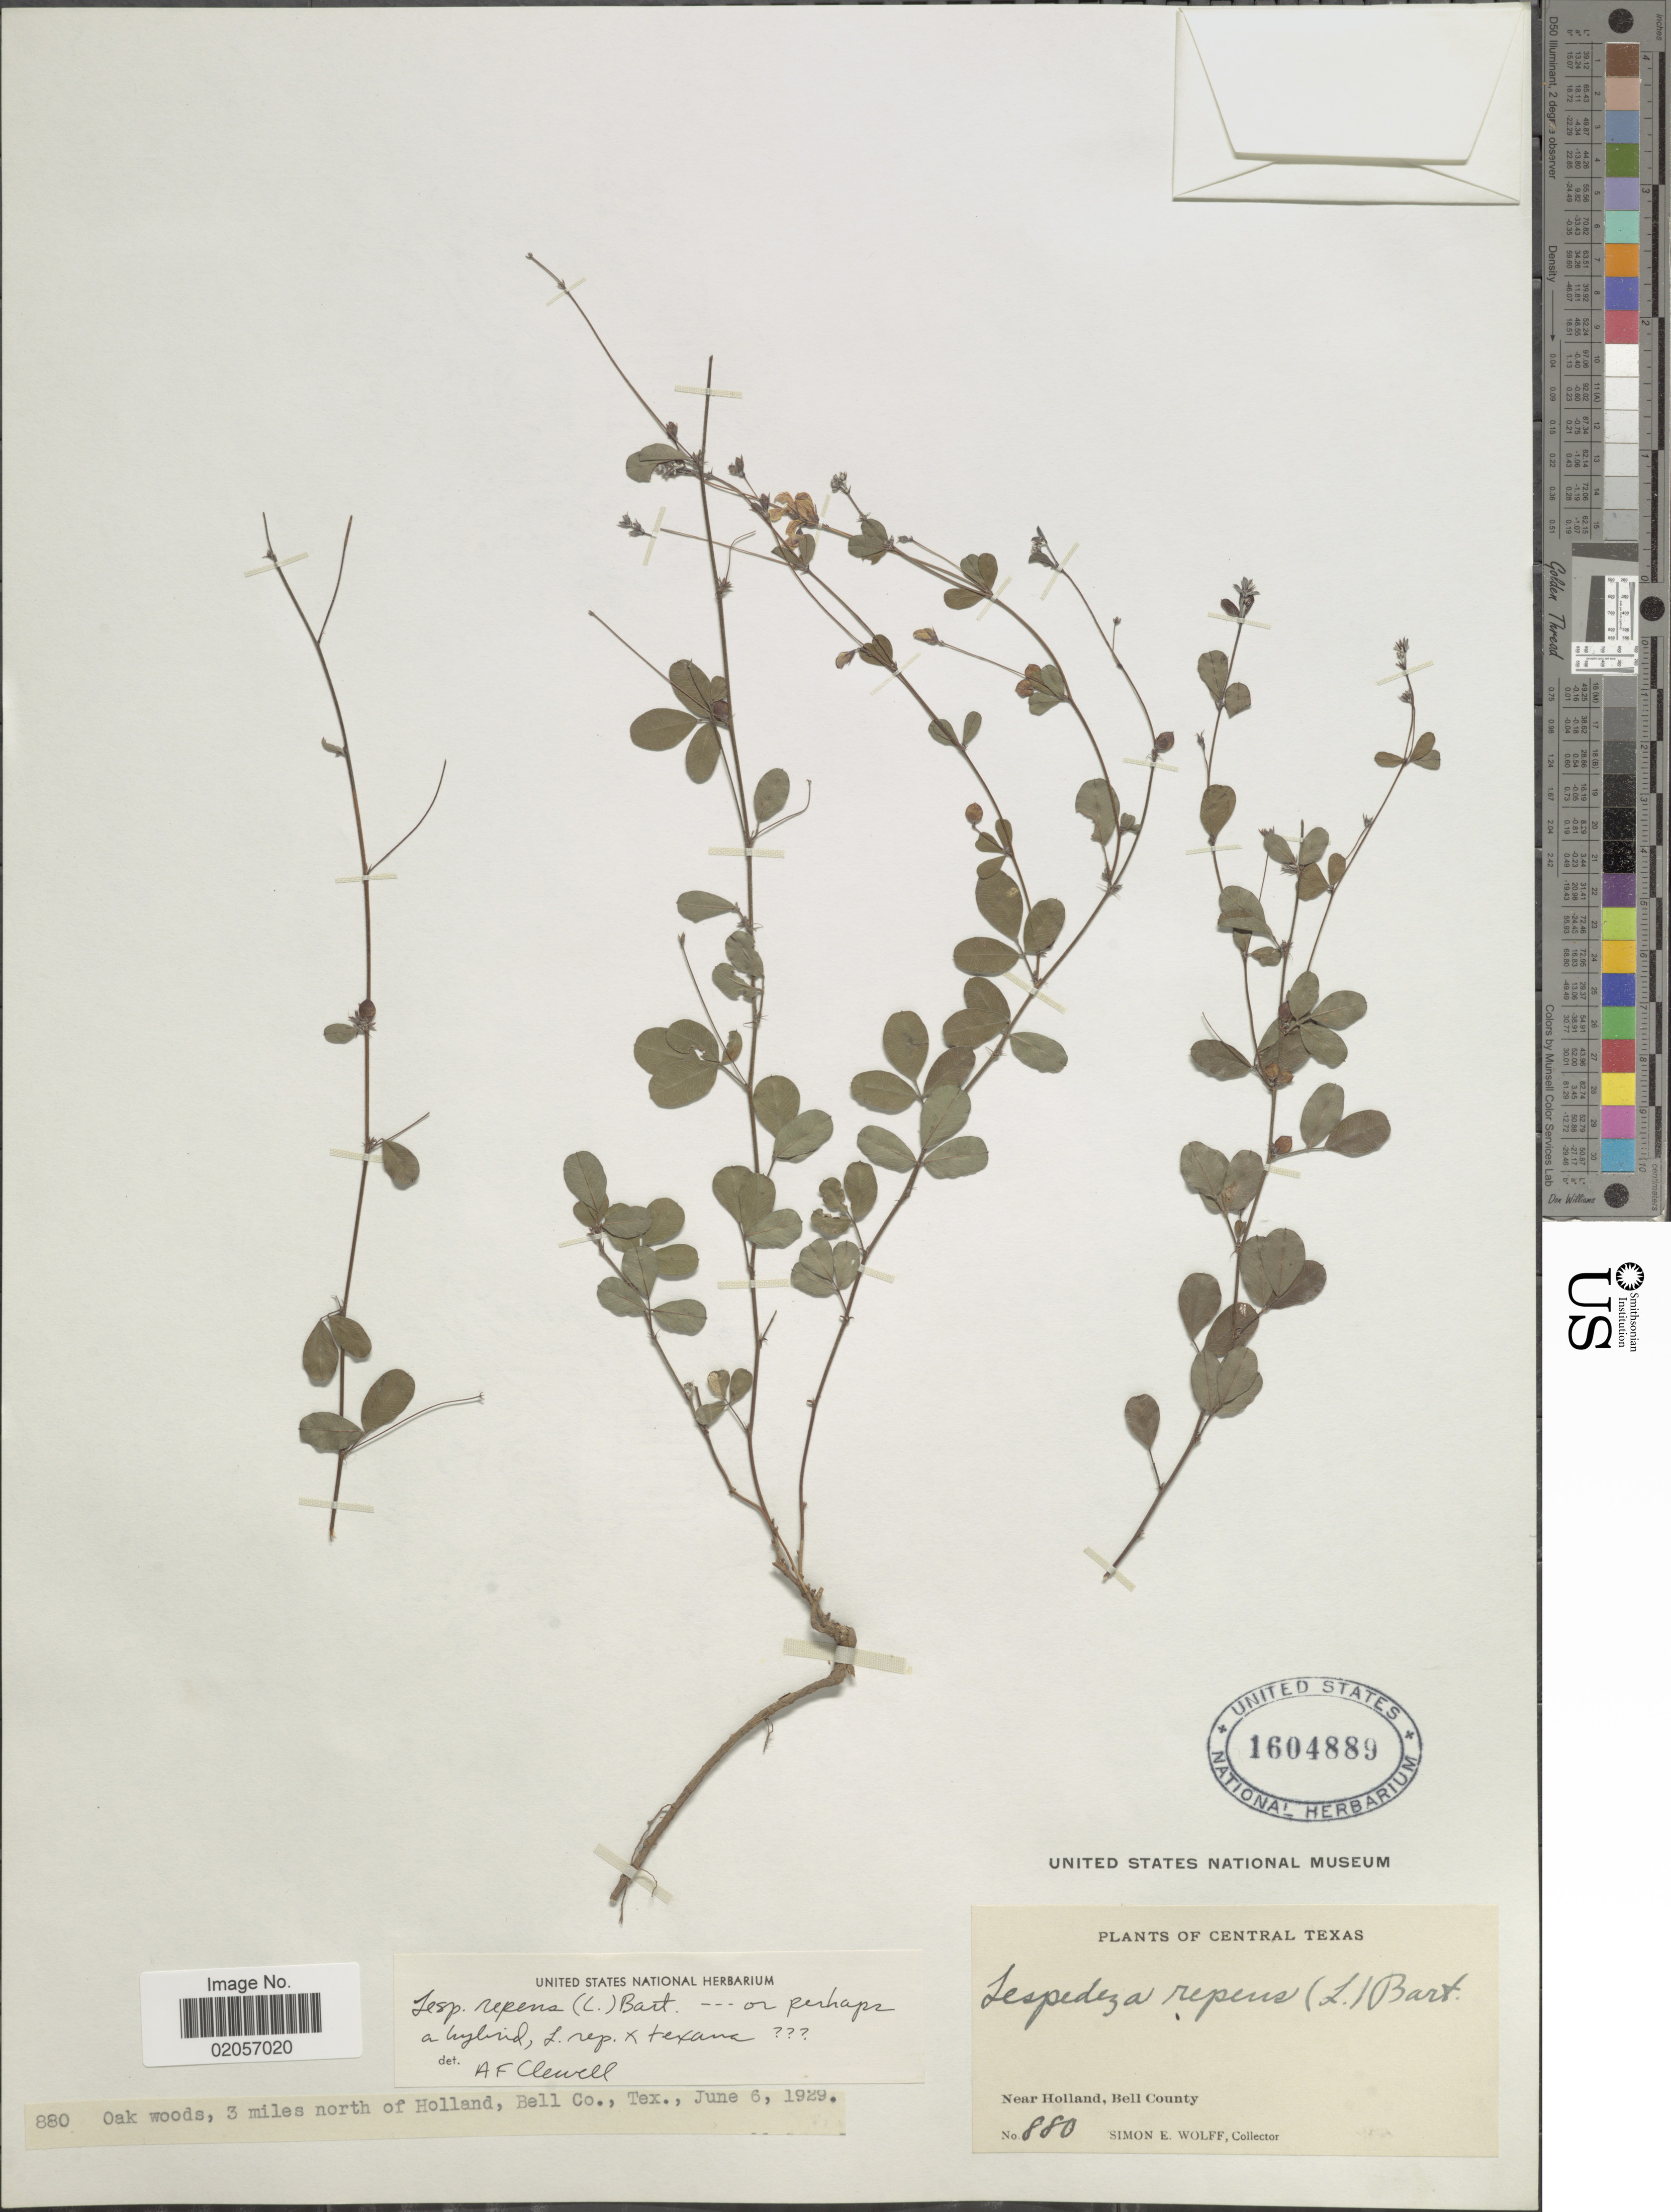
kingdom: Plantae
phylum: Tracheophyta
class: Magnoliopsida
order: Fabales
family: Fabaceae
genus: Lespedeza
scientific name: Lespedeza repens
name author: (L.) W.P.C. Barton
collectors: S. E. Wolff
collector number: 880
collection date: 1929-06-06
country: United States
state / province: Texas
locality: Central Texas. Oak woods, 3 miles north of Holland, Bell Co.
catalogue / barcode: US 1604889